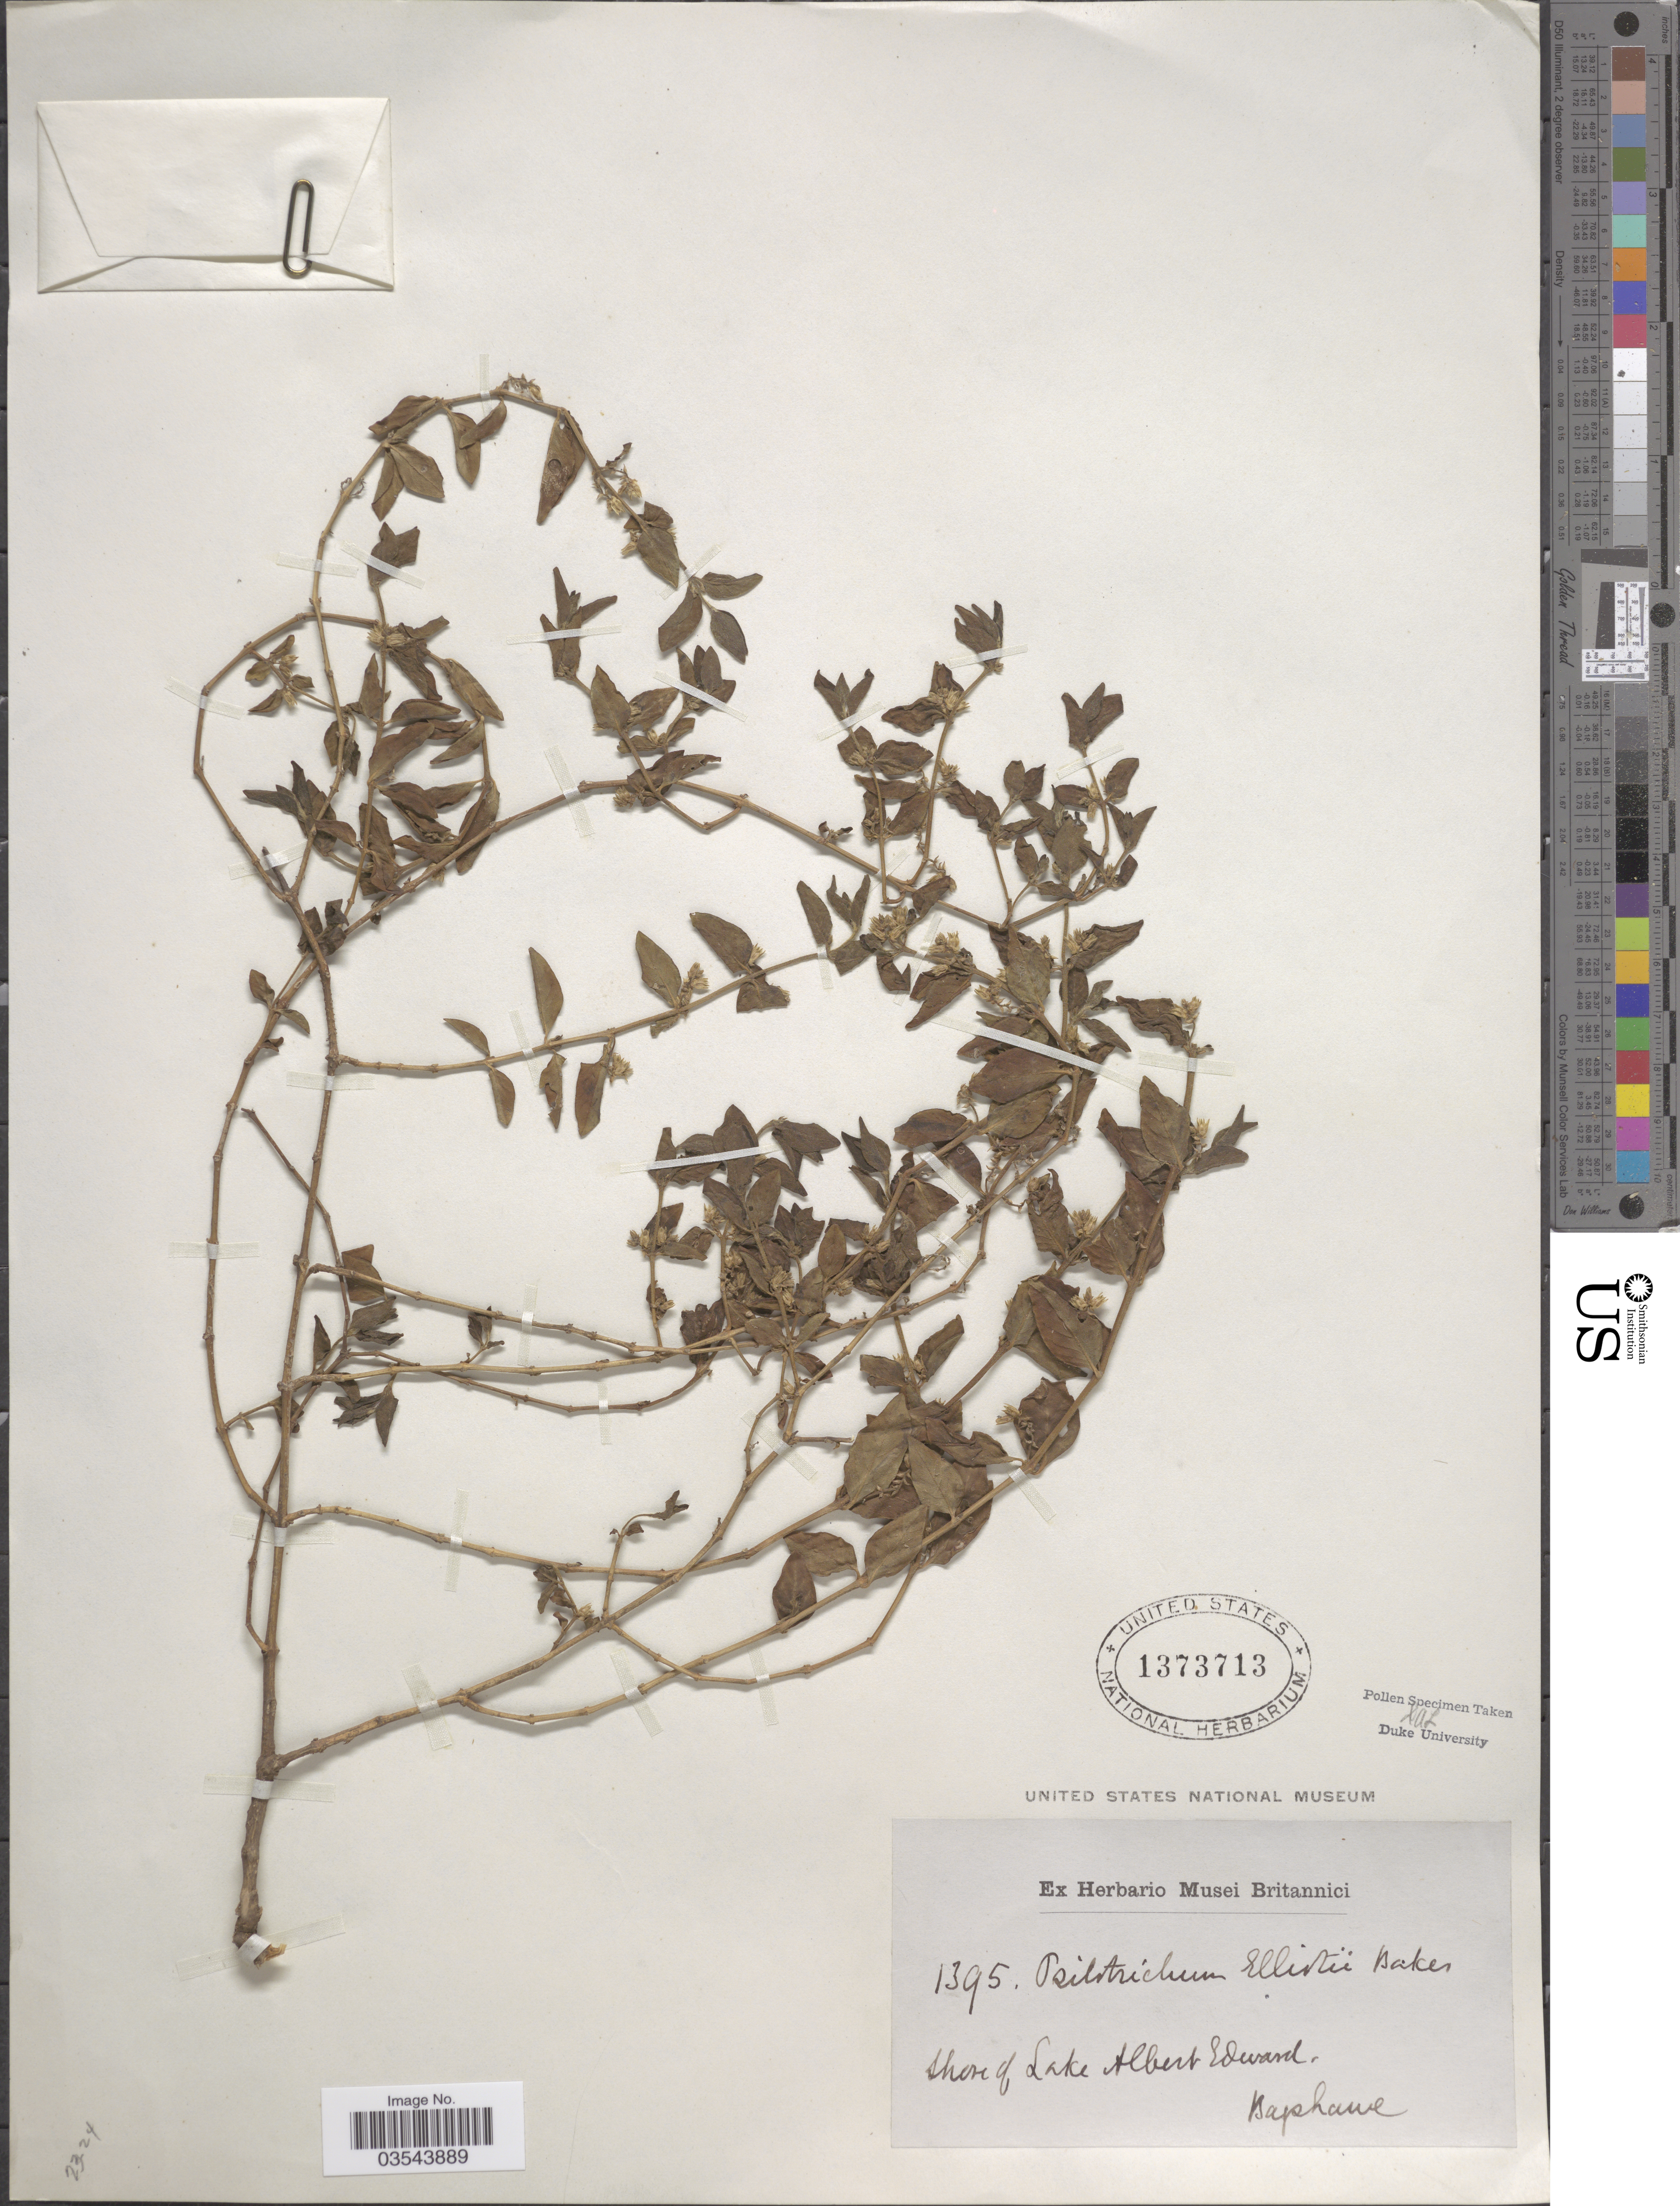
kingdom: Plantae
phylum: Tracheophyta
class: Magnoliopsida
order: Caryophyllales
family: Amaranthaceae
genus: Psilotrichum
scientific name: Psilotrichum elliotii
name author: Baker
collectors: Bagshawe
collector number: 1395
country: Uganda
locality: Shore of Lake Albert Edward.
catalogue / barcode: US 1373713